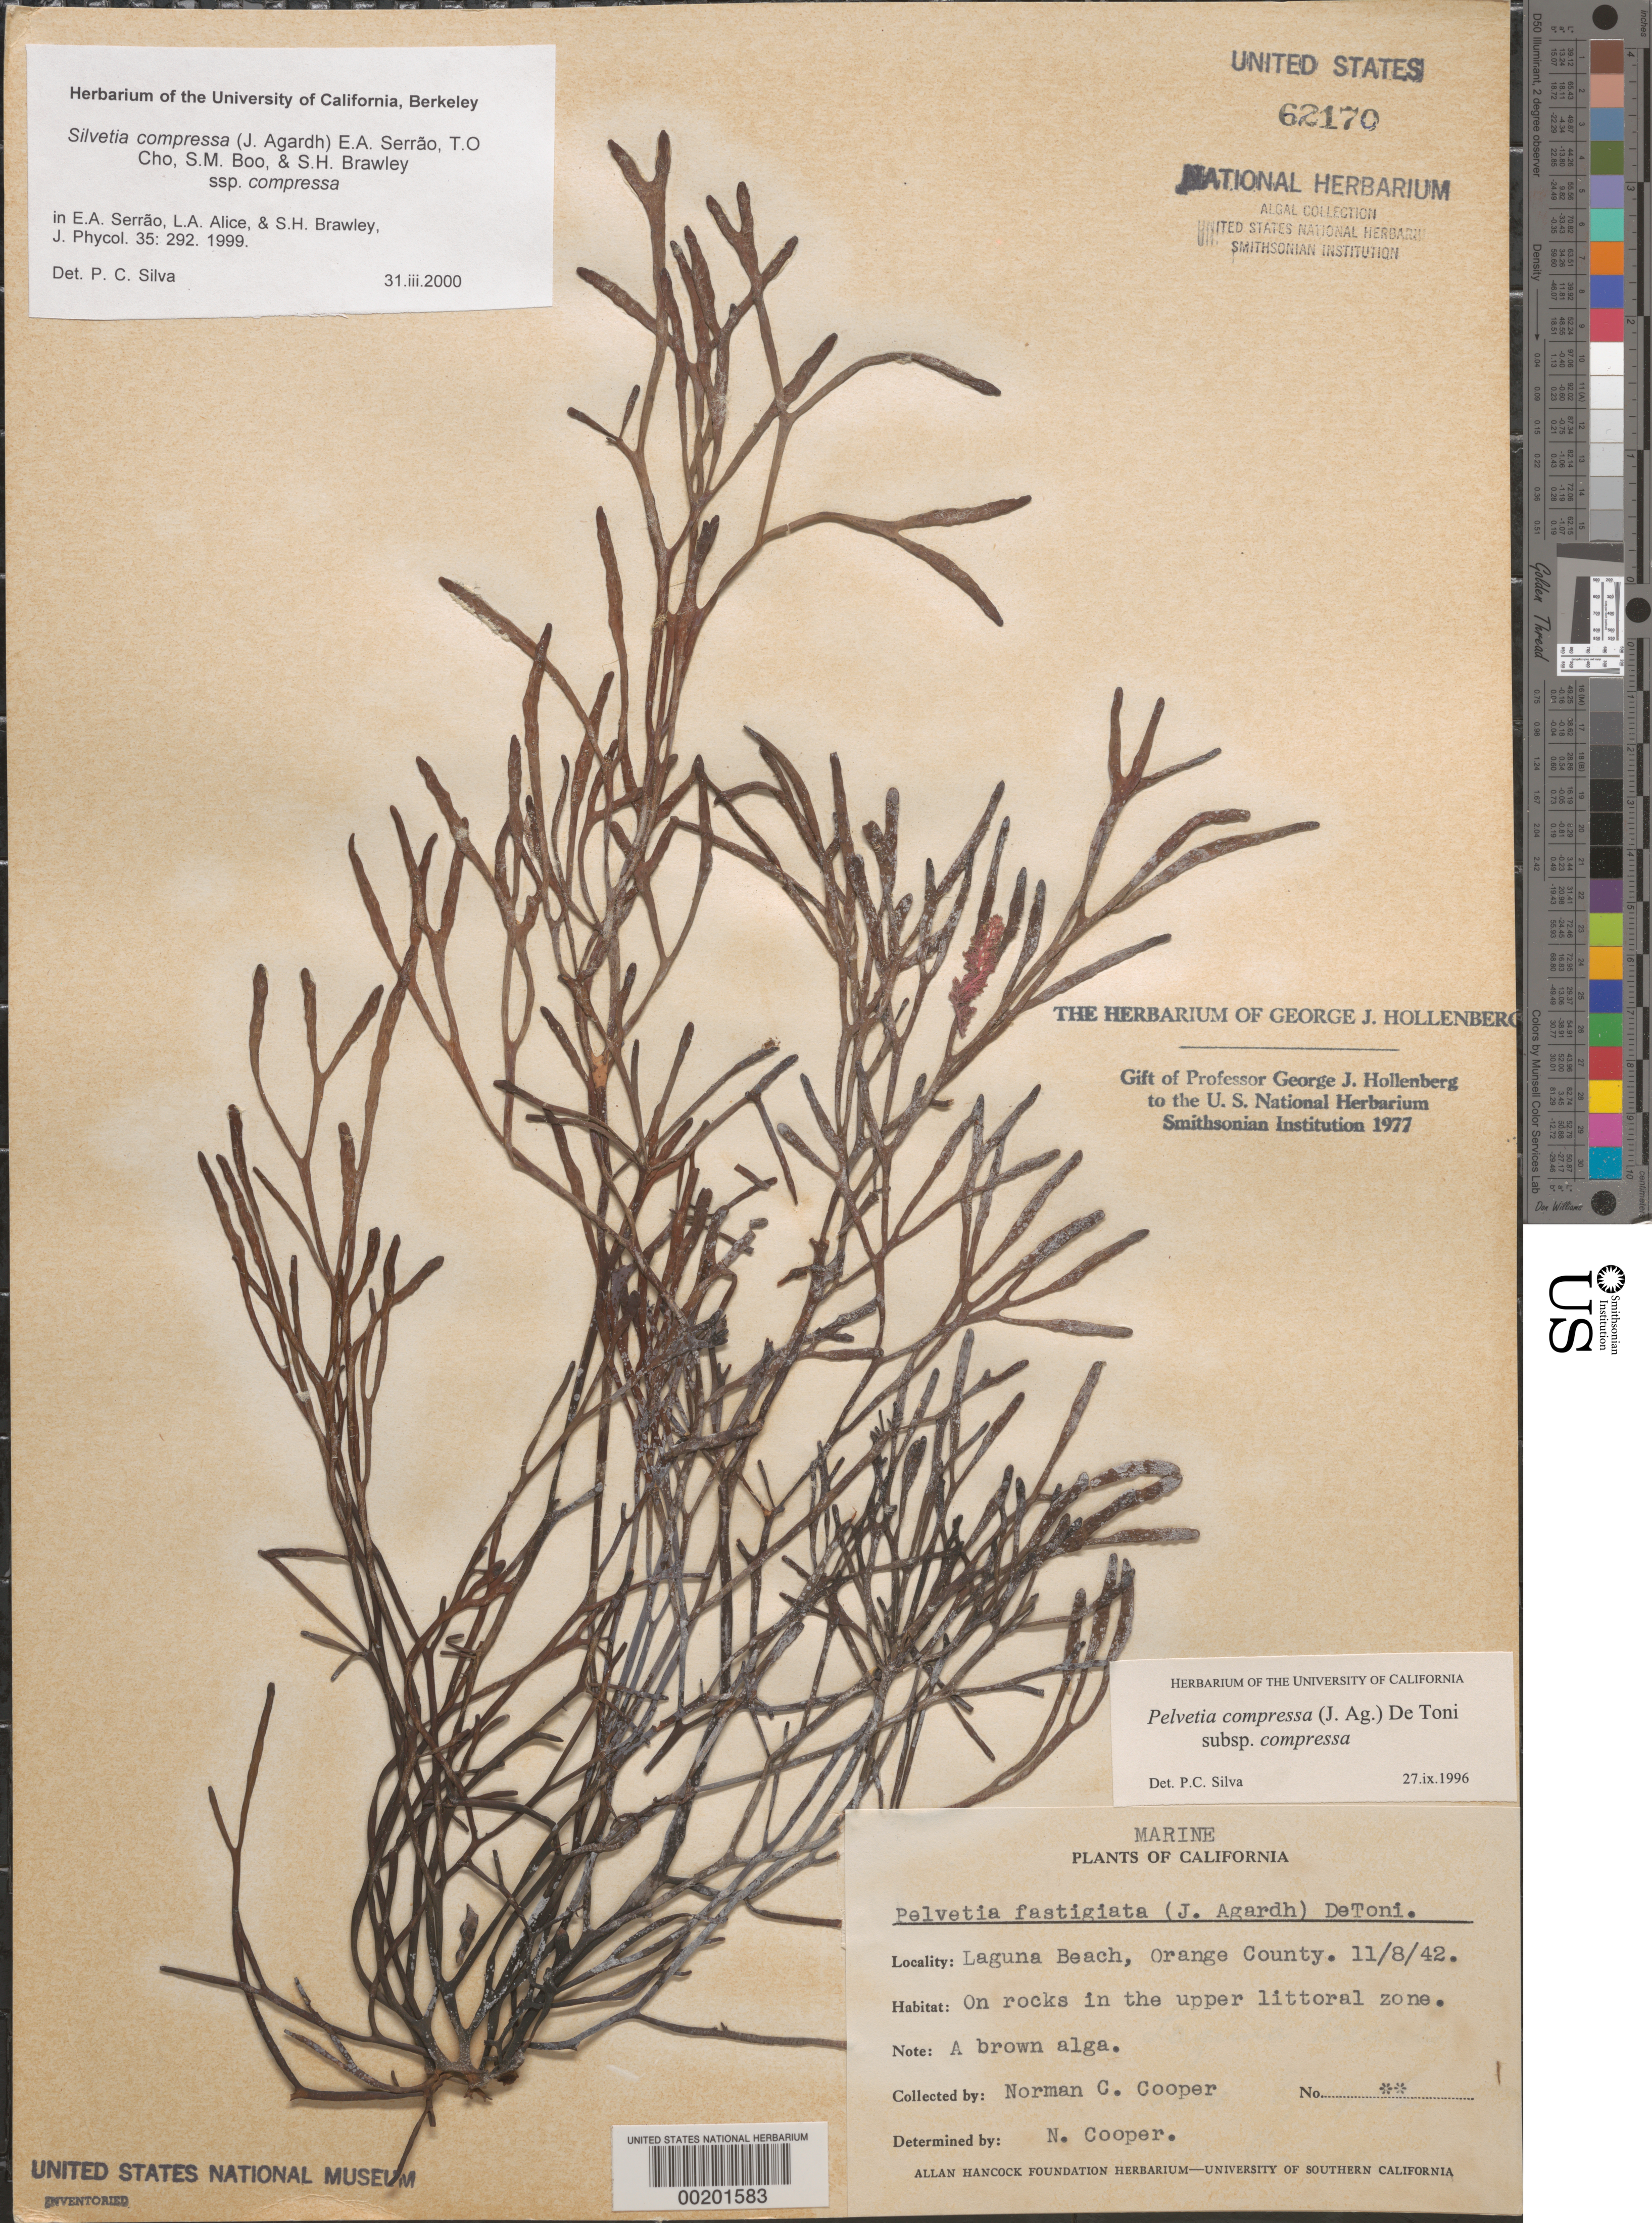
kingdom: Chromista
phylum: Ochrophyta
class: Phaeophyceae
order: Fucales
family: Fucaceae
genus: Silvetia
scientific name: Silvetia compressa subsp. compressa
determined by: Silva, P. C.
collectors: N. Cooper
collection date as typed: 08 Nov 1942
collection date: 1942-11-08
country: United States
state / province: California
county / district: Orange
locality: Laguna Beach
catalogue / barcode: US 62170